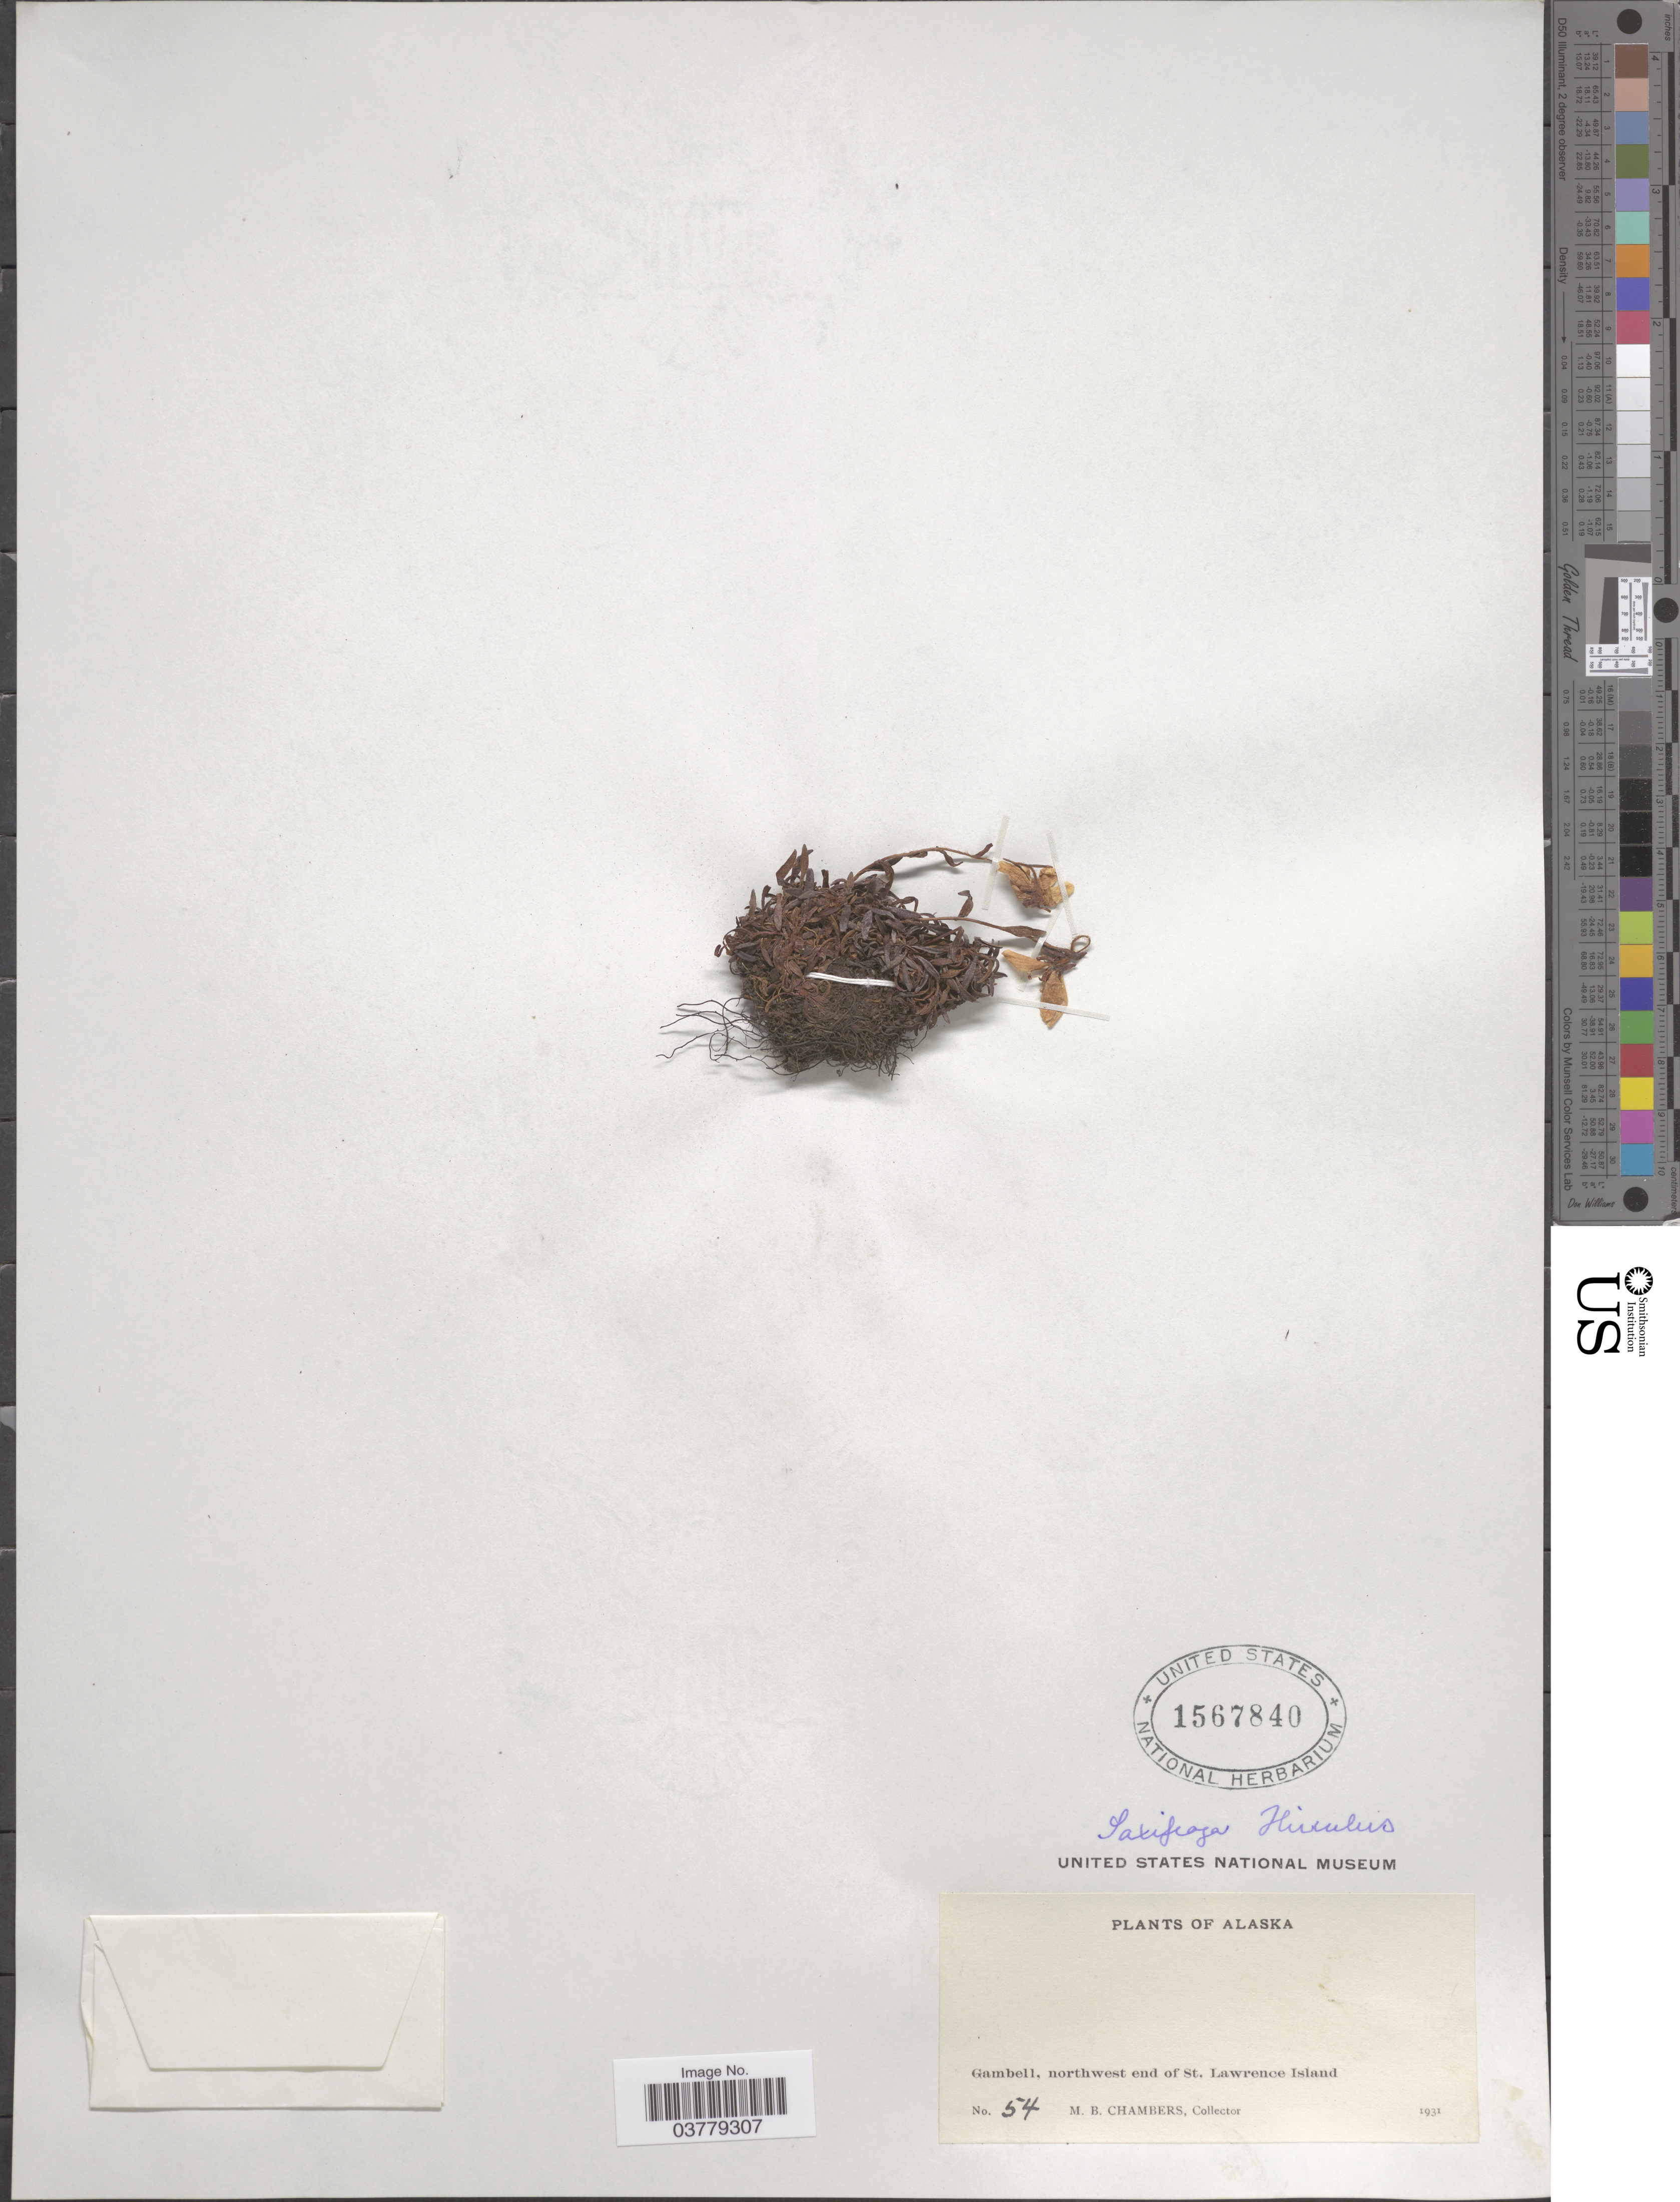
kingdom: Plantae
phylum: Tracheophyta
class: Magnoliopsida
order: Saxifragales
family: Saxifragaceae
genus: Saxifraga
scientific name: Saxifraga hirculus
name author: L.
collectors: M. Chambers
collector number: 54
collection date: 1931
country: United States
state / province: Alaska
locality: Gambell, northwest end of St. Lawrence Island.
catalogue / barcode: US 1567840